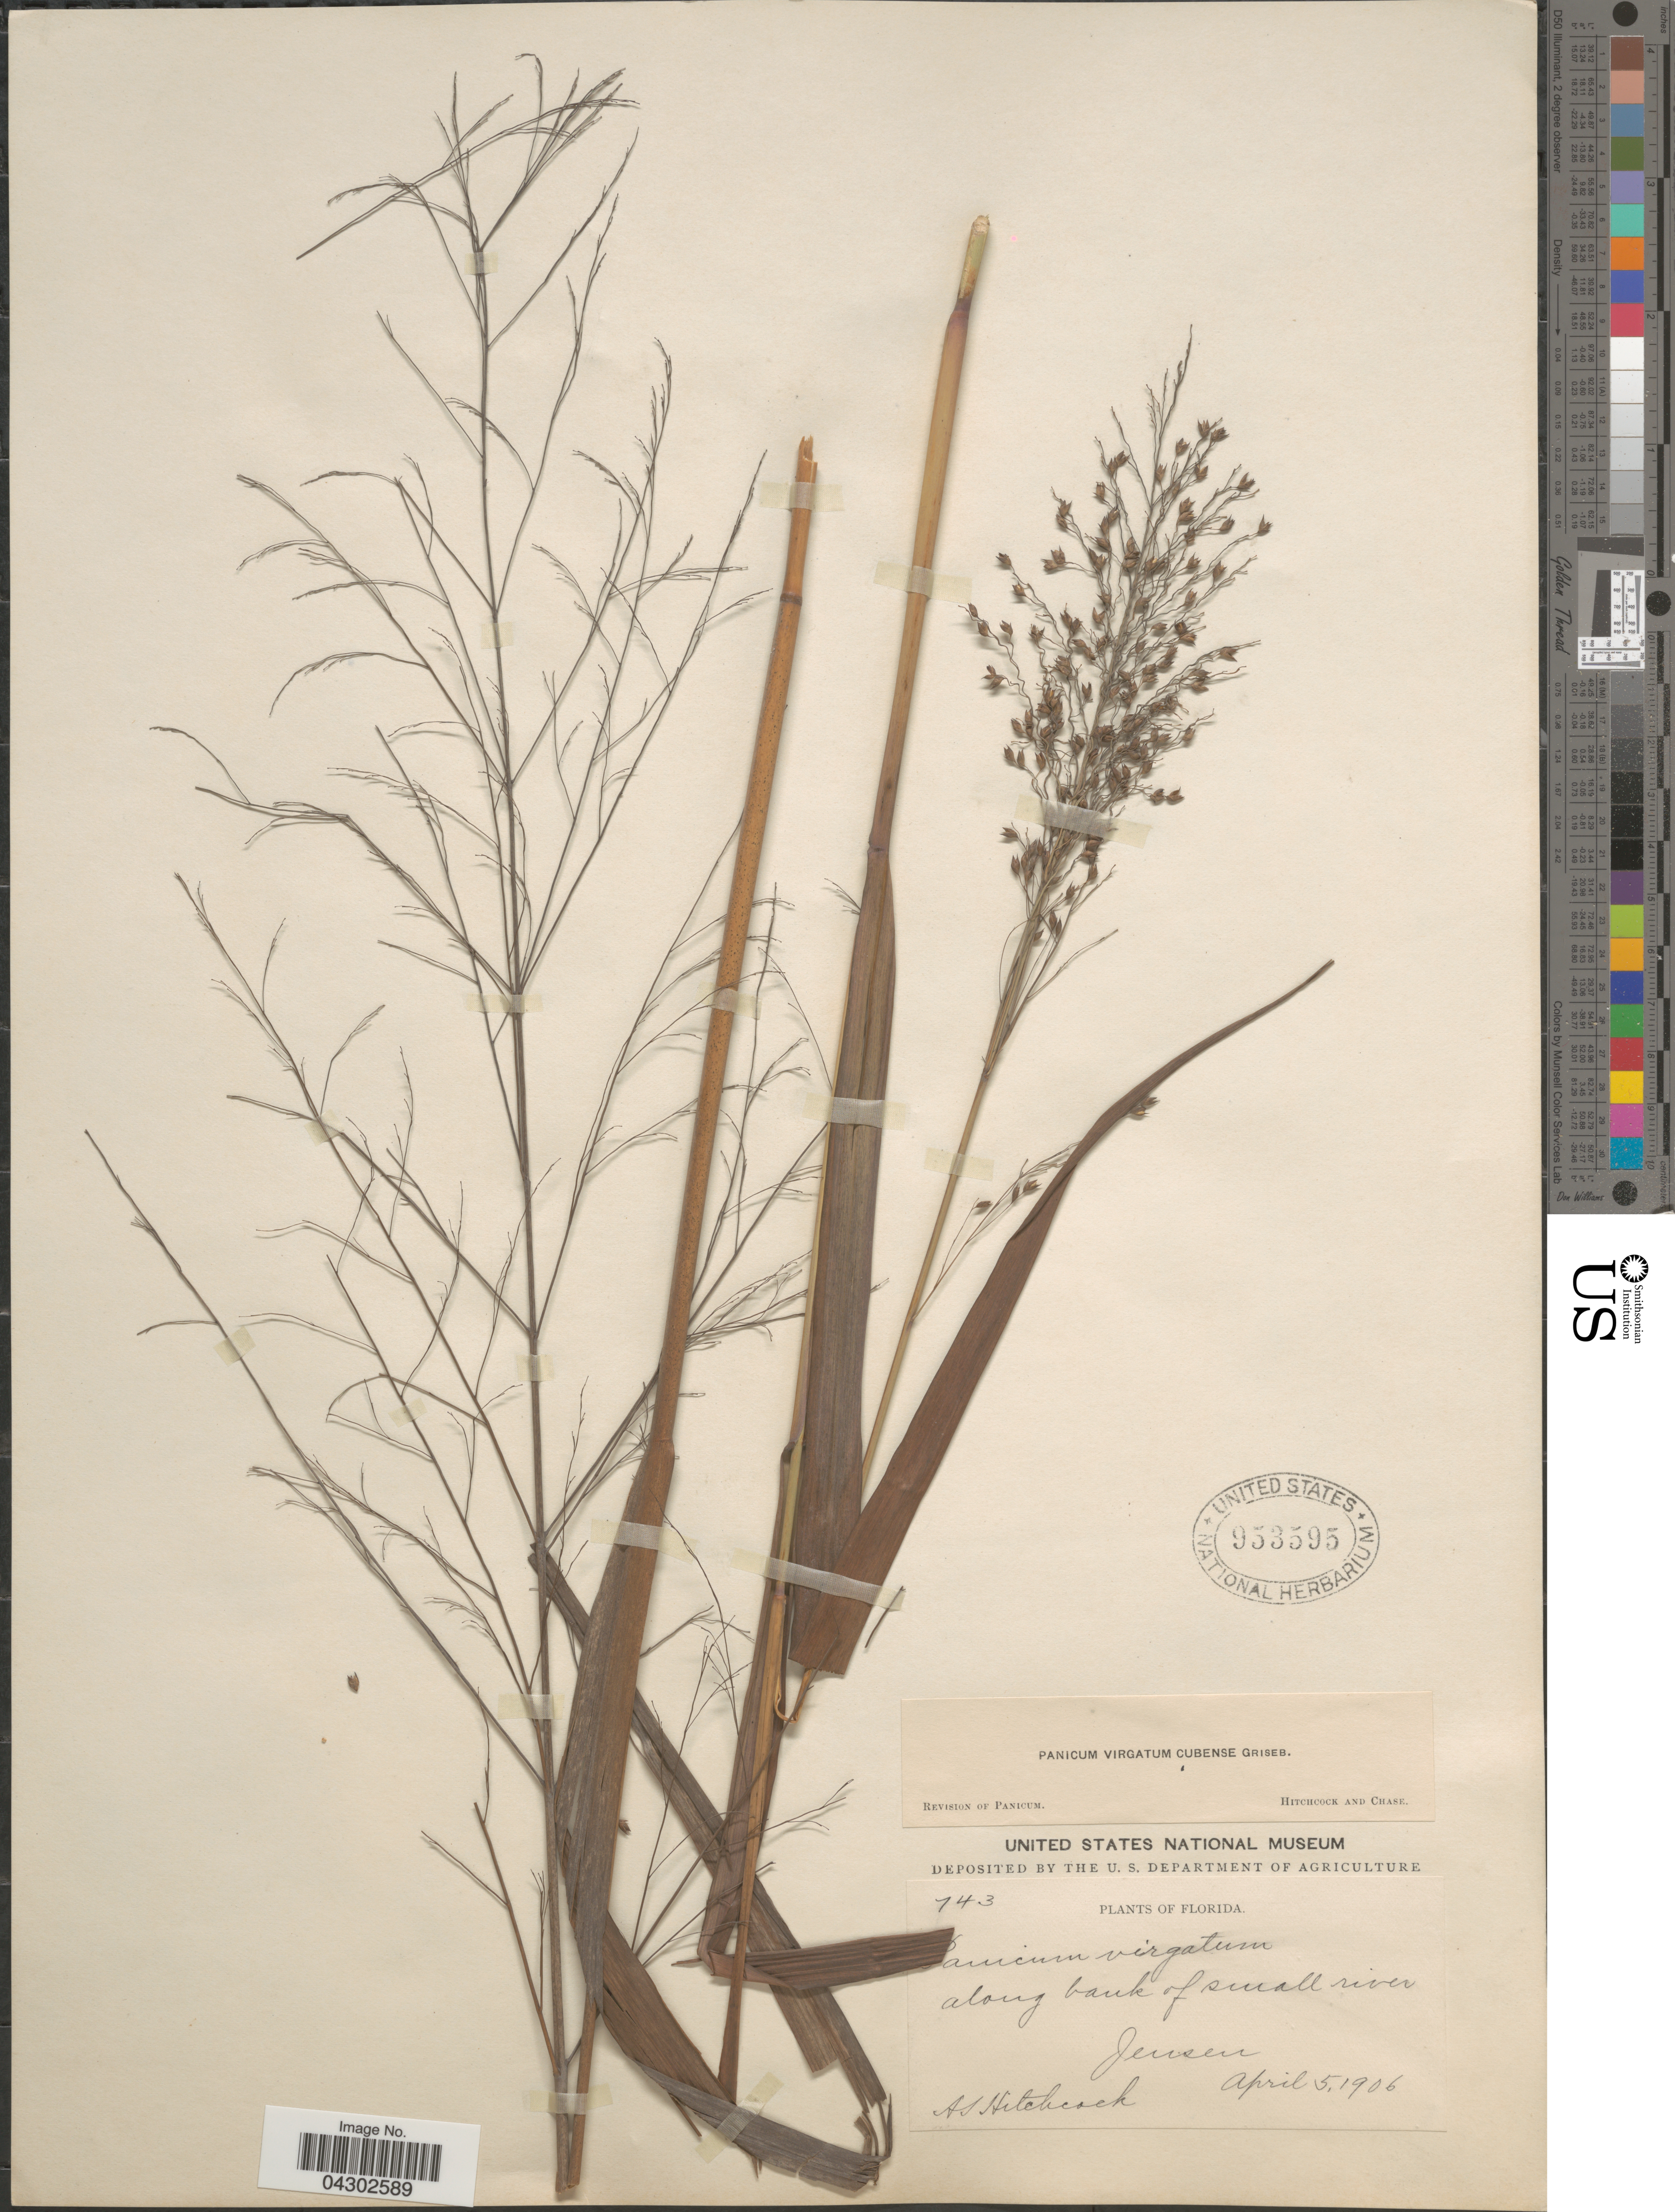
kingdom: Plantae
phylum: Tracheophyta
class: Liliopsida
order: Poales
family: Poaceae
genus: Panicum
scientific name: Panicum virgatum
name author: L.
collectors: A. S. Hitchcock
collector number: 743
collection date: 1906-04-05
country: United States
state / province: Florida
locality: Along bank of small river, Jensen.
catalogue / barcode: US 953595